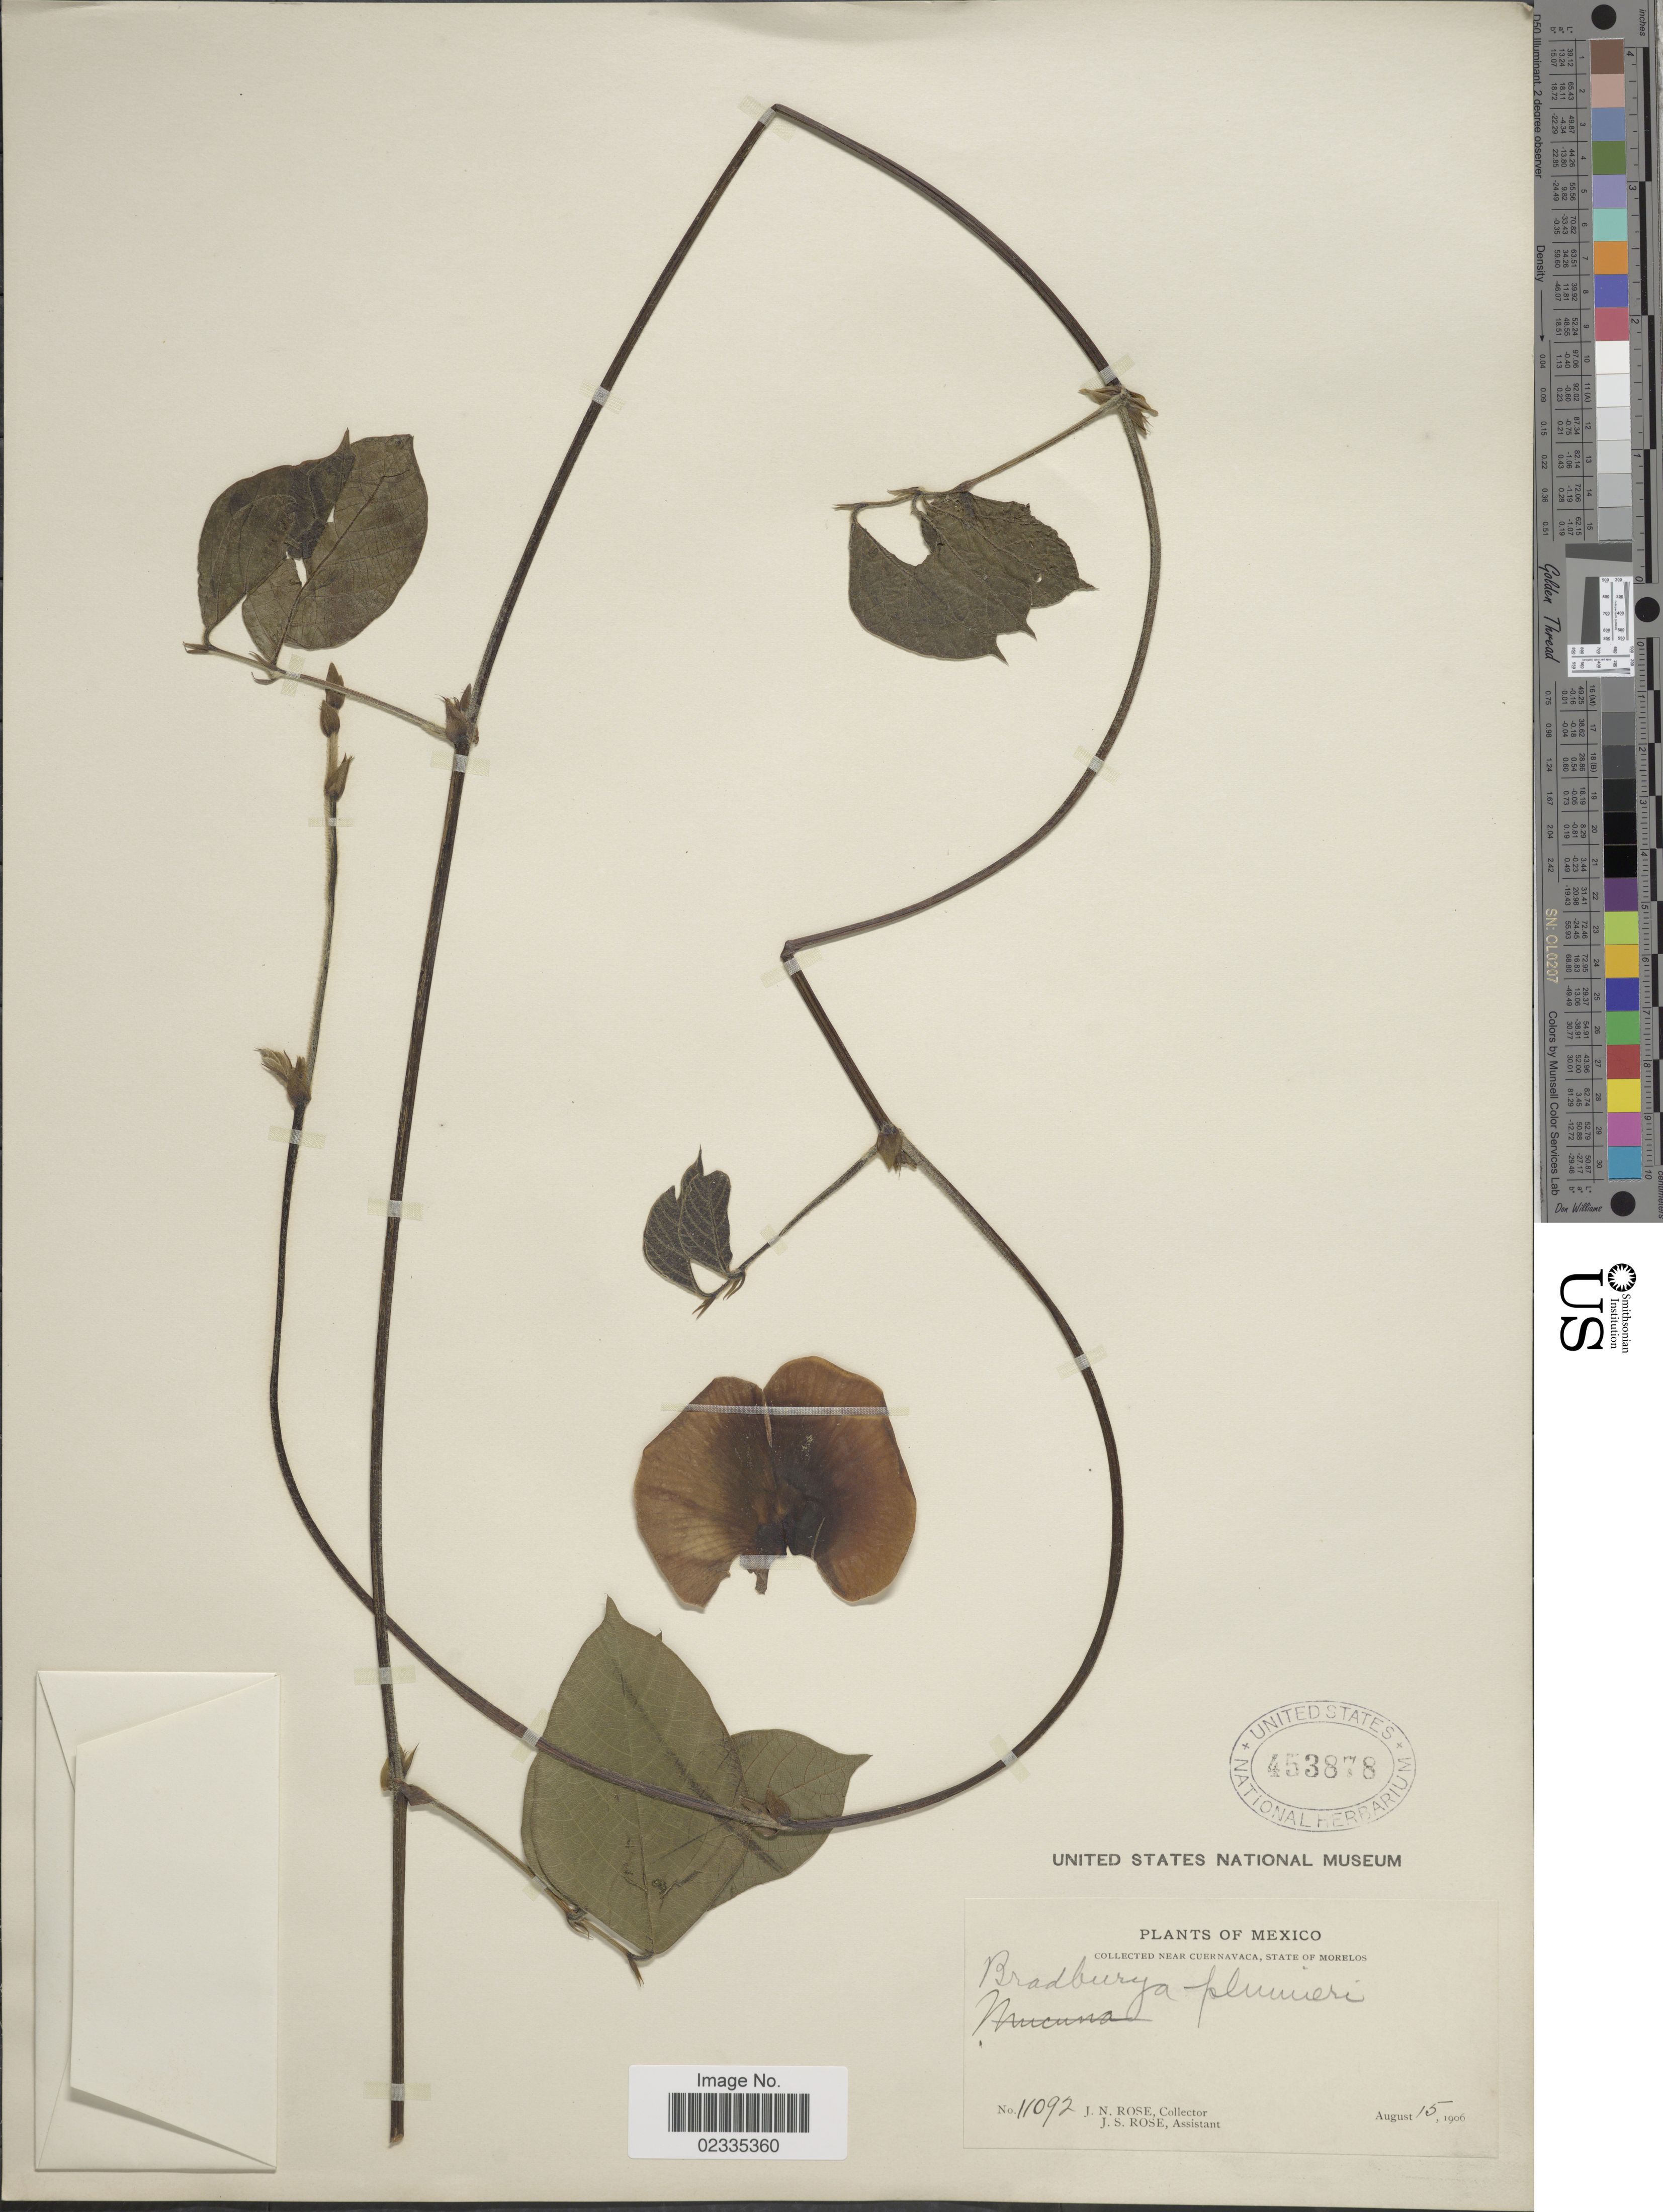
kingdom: Plantae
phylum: Tracheophyta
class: Magnoliopsida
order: Fabales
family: Fabaceae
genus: Centrosema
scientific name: Centrosema plumieri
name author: (Turpin ex Pers.) Benth.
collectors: J. N. Rose & J. S. Rose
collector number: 11092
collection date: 1906-08-15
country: Mexico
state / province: Morelos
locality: Near Cuernavaca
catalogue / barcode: US 453878